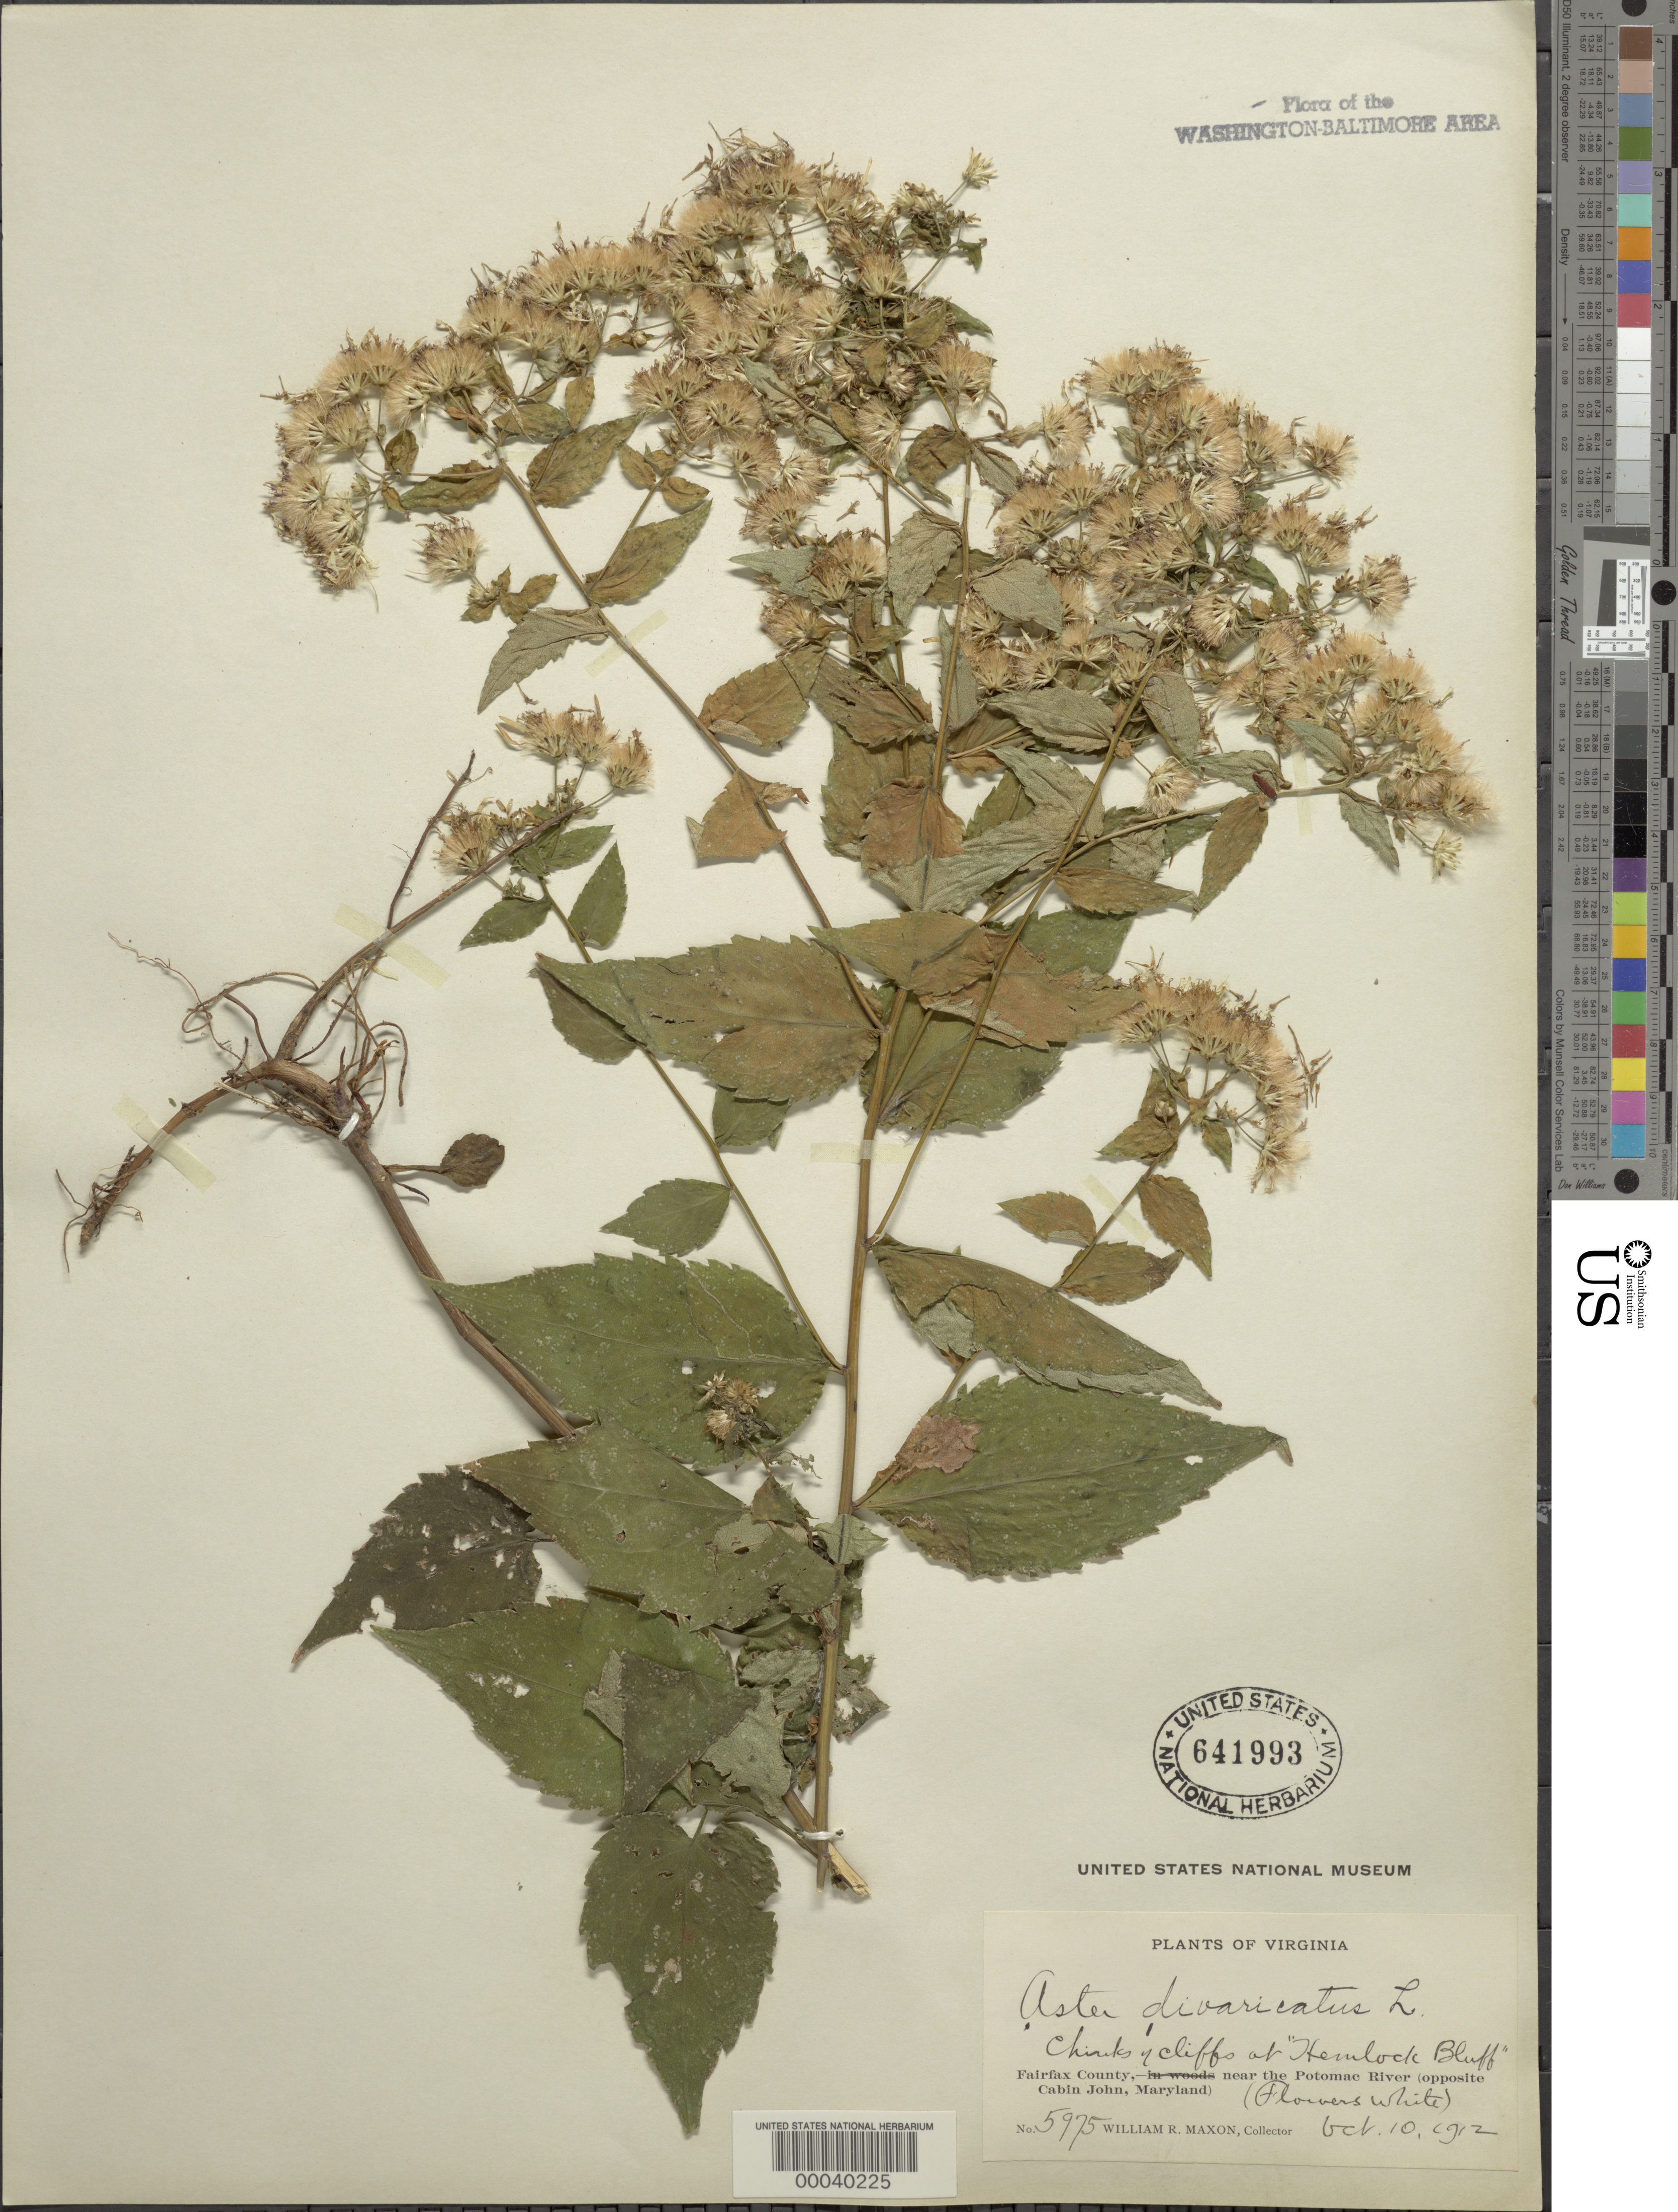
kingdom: Plantae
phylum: Tracheophyta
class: Magnoliopsida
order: Asterales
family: Asteraceae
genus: Eurybia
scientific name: Eurybia divaricata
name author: (L.) G.L. Nesom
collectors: W. R. Maxon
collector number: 5975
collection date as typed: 10 Oct 1912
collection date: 1912-10-10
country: United States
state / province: Virginia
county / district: Fairfax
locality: opposite Cabin John Hemlock Bluff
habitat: Cliffs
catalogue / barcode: US 641993